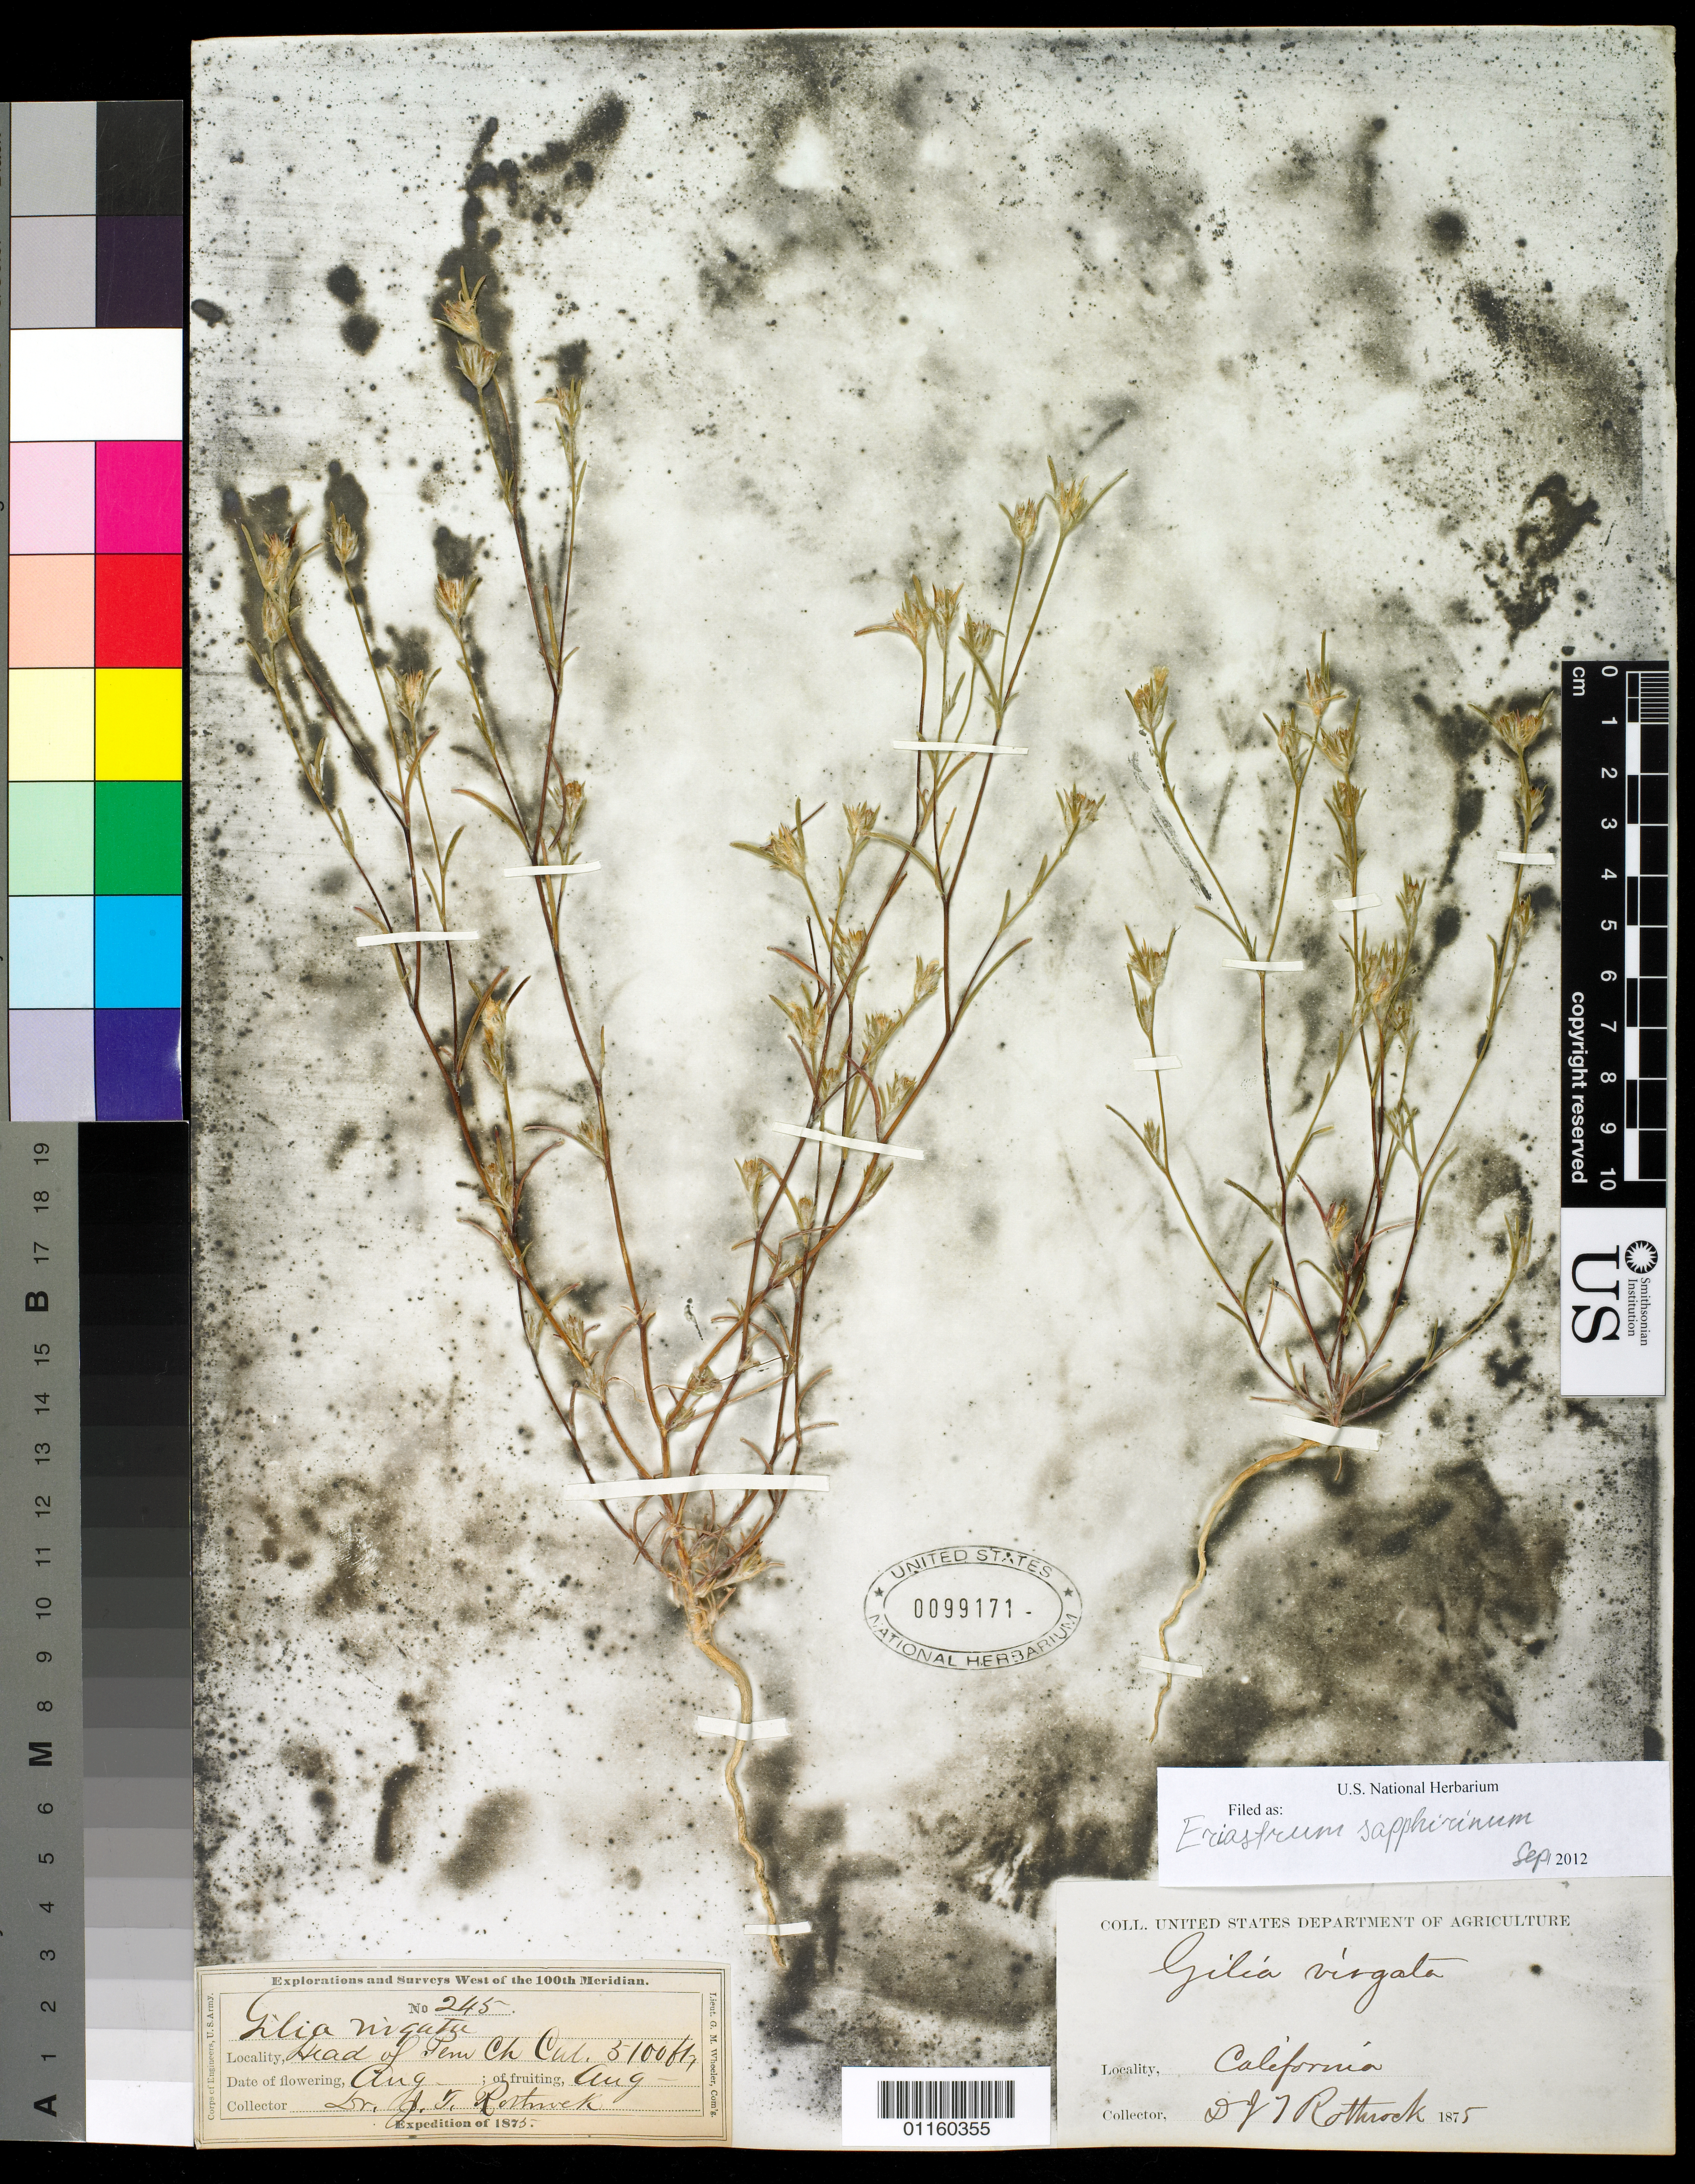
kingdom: Plantae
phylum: Tracheophyta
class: Magnoliopsida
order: Ericales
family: Polemoniaceae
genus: Eriastrum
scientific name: Eriastrum sapphirinum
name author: (Eastw.) H. Mason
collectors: J. T. Rothrock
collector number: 245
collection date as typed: Aug 1875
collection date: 1875-08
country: United States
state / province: California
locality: Head of [Pem Ch]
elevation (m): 945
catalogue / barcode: US 99171